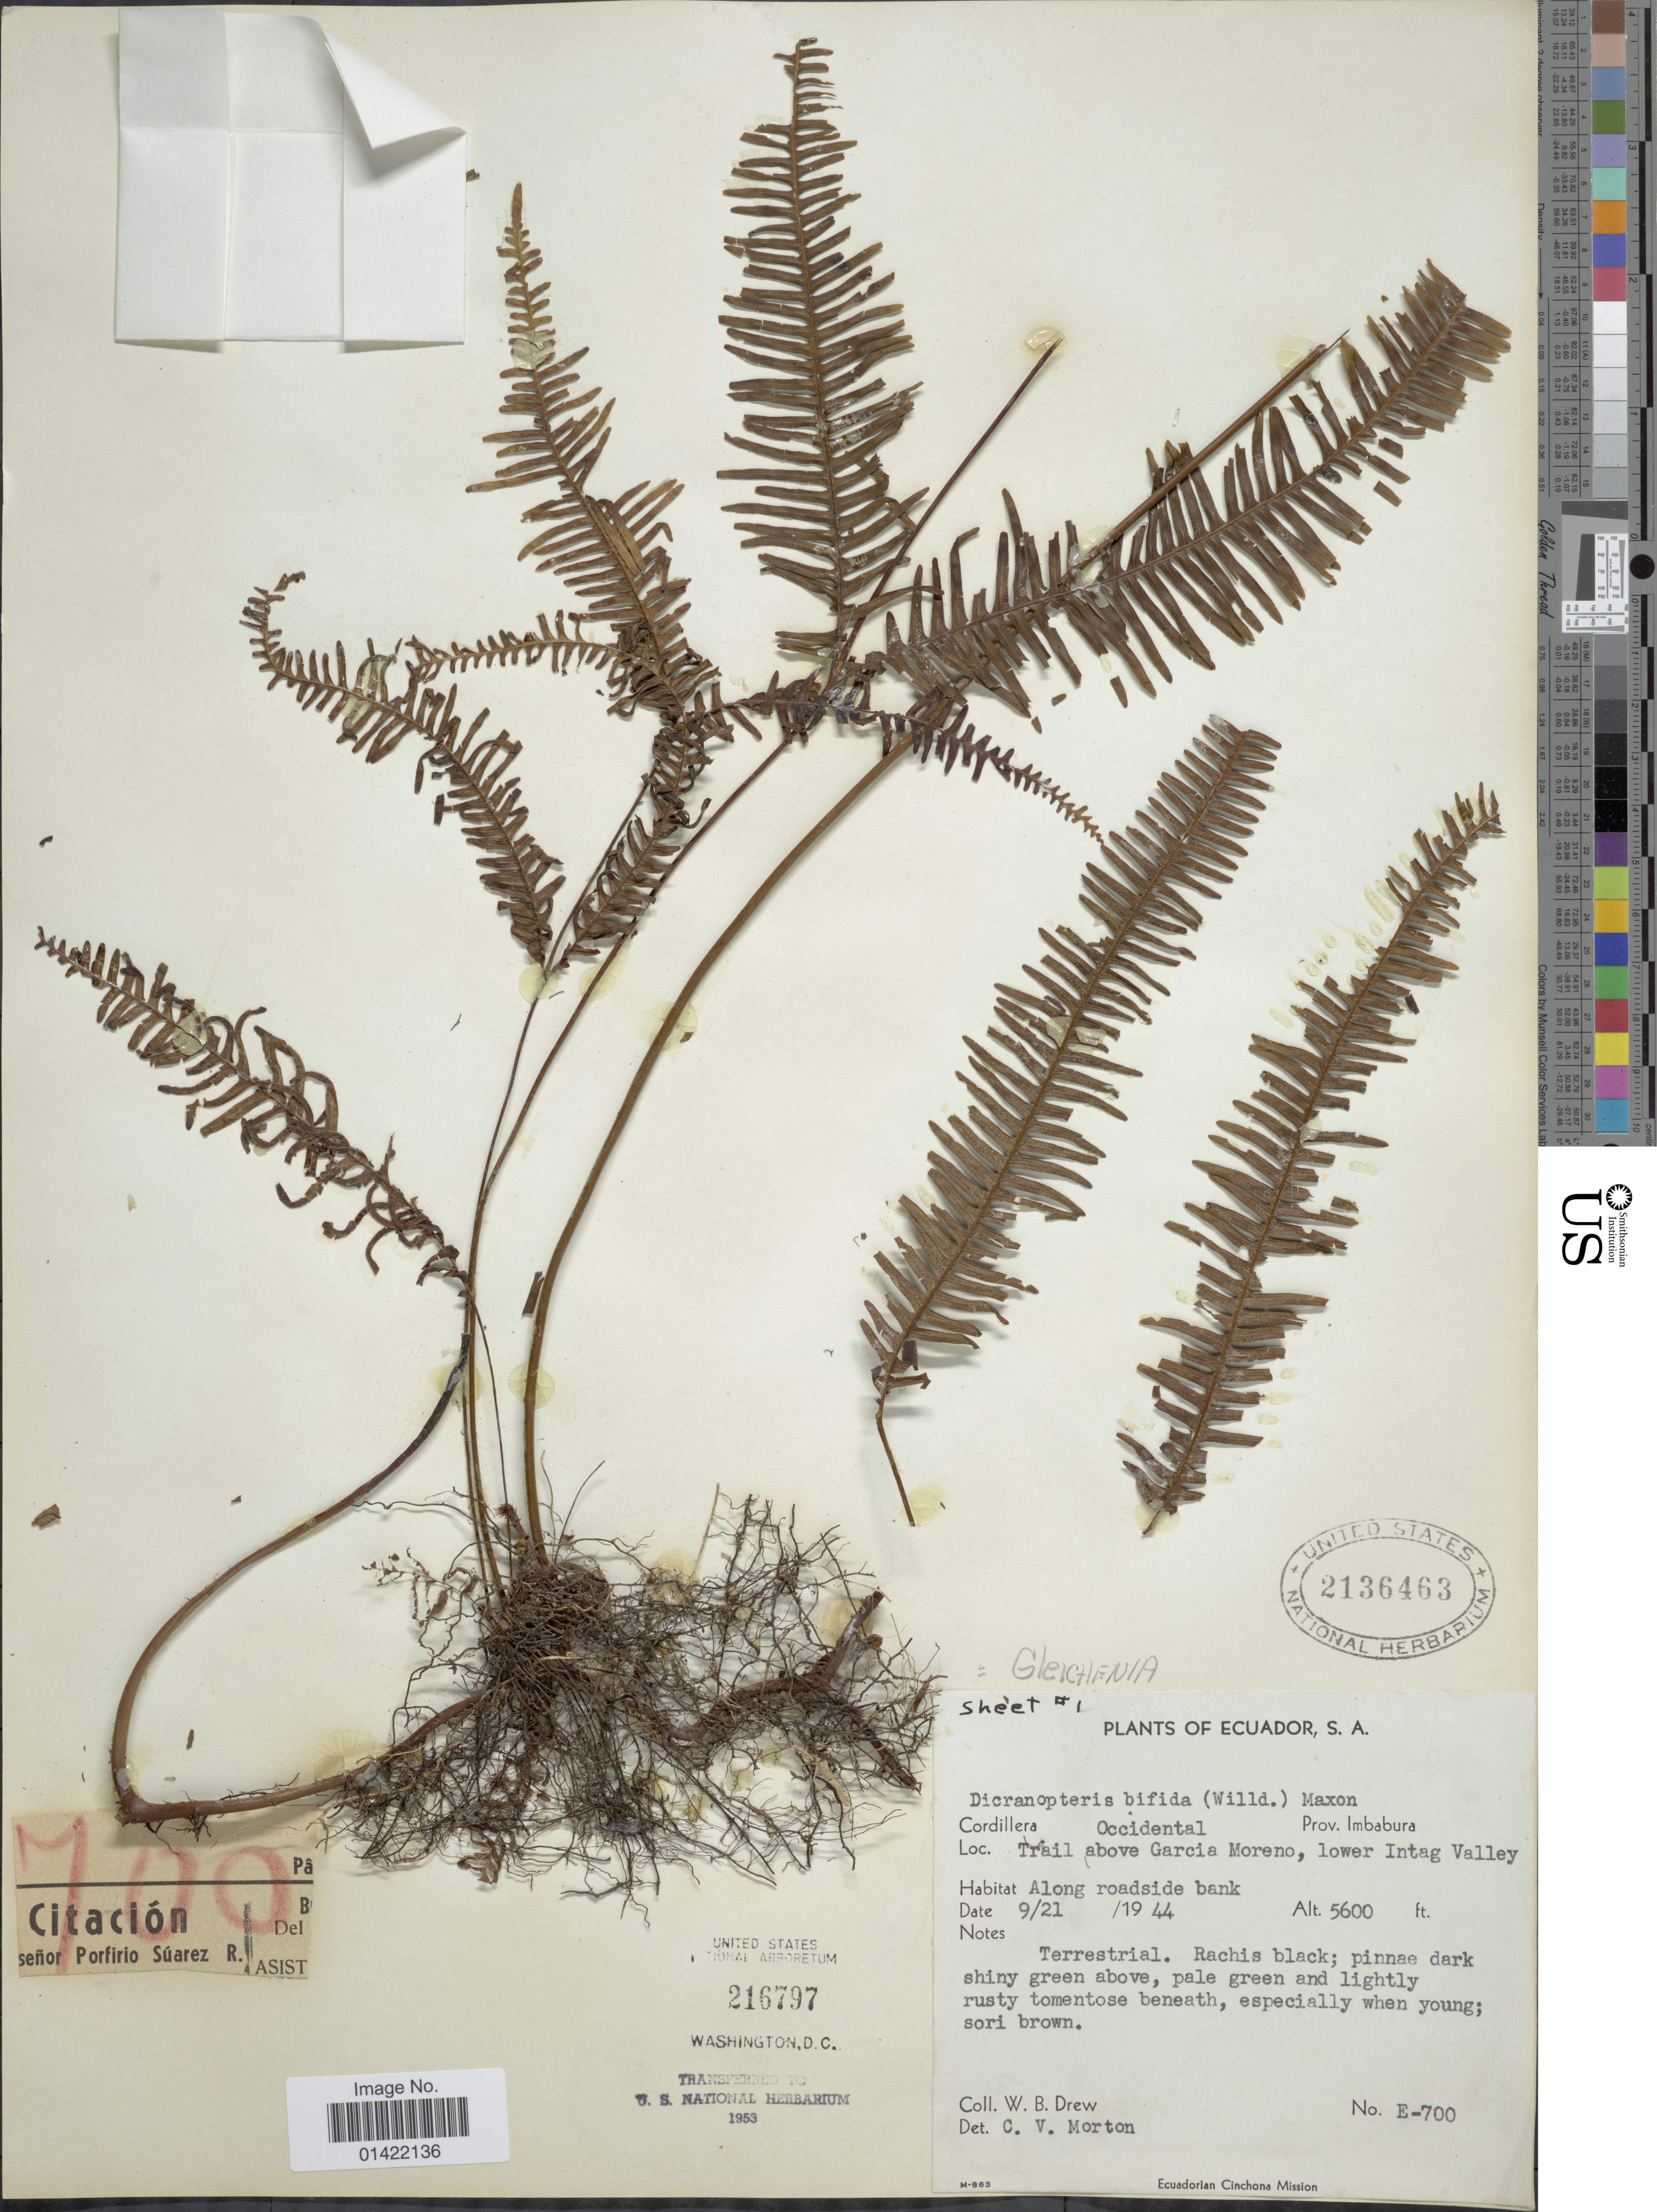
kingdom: Plantae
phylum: Tracheophyta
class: Polypodiopsida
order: Gleicheniales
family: Gleicheniaceae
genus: Sticherus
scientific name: Sticherus bifidus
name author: (Willd.) Ching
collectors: W. B. Drew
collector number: E-700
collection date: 1944-09-21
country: Ecuador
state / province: Imbabura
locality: S. A. Cordillera Occidental. Prov. Imbabura. Trail above Garcia Moreno, lower Intag Valley.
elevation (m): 1707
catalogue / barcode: US 2136463